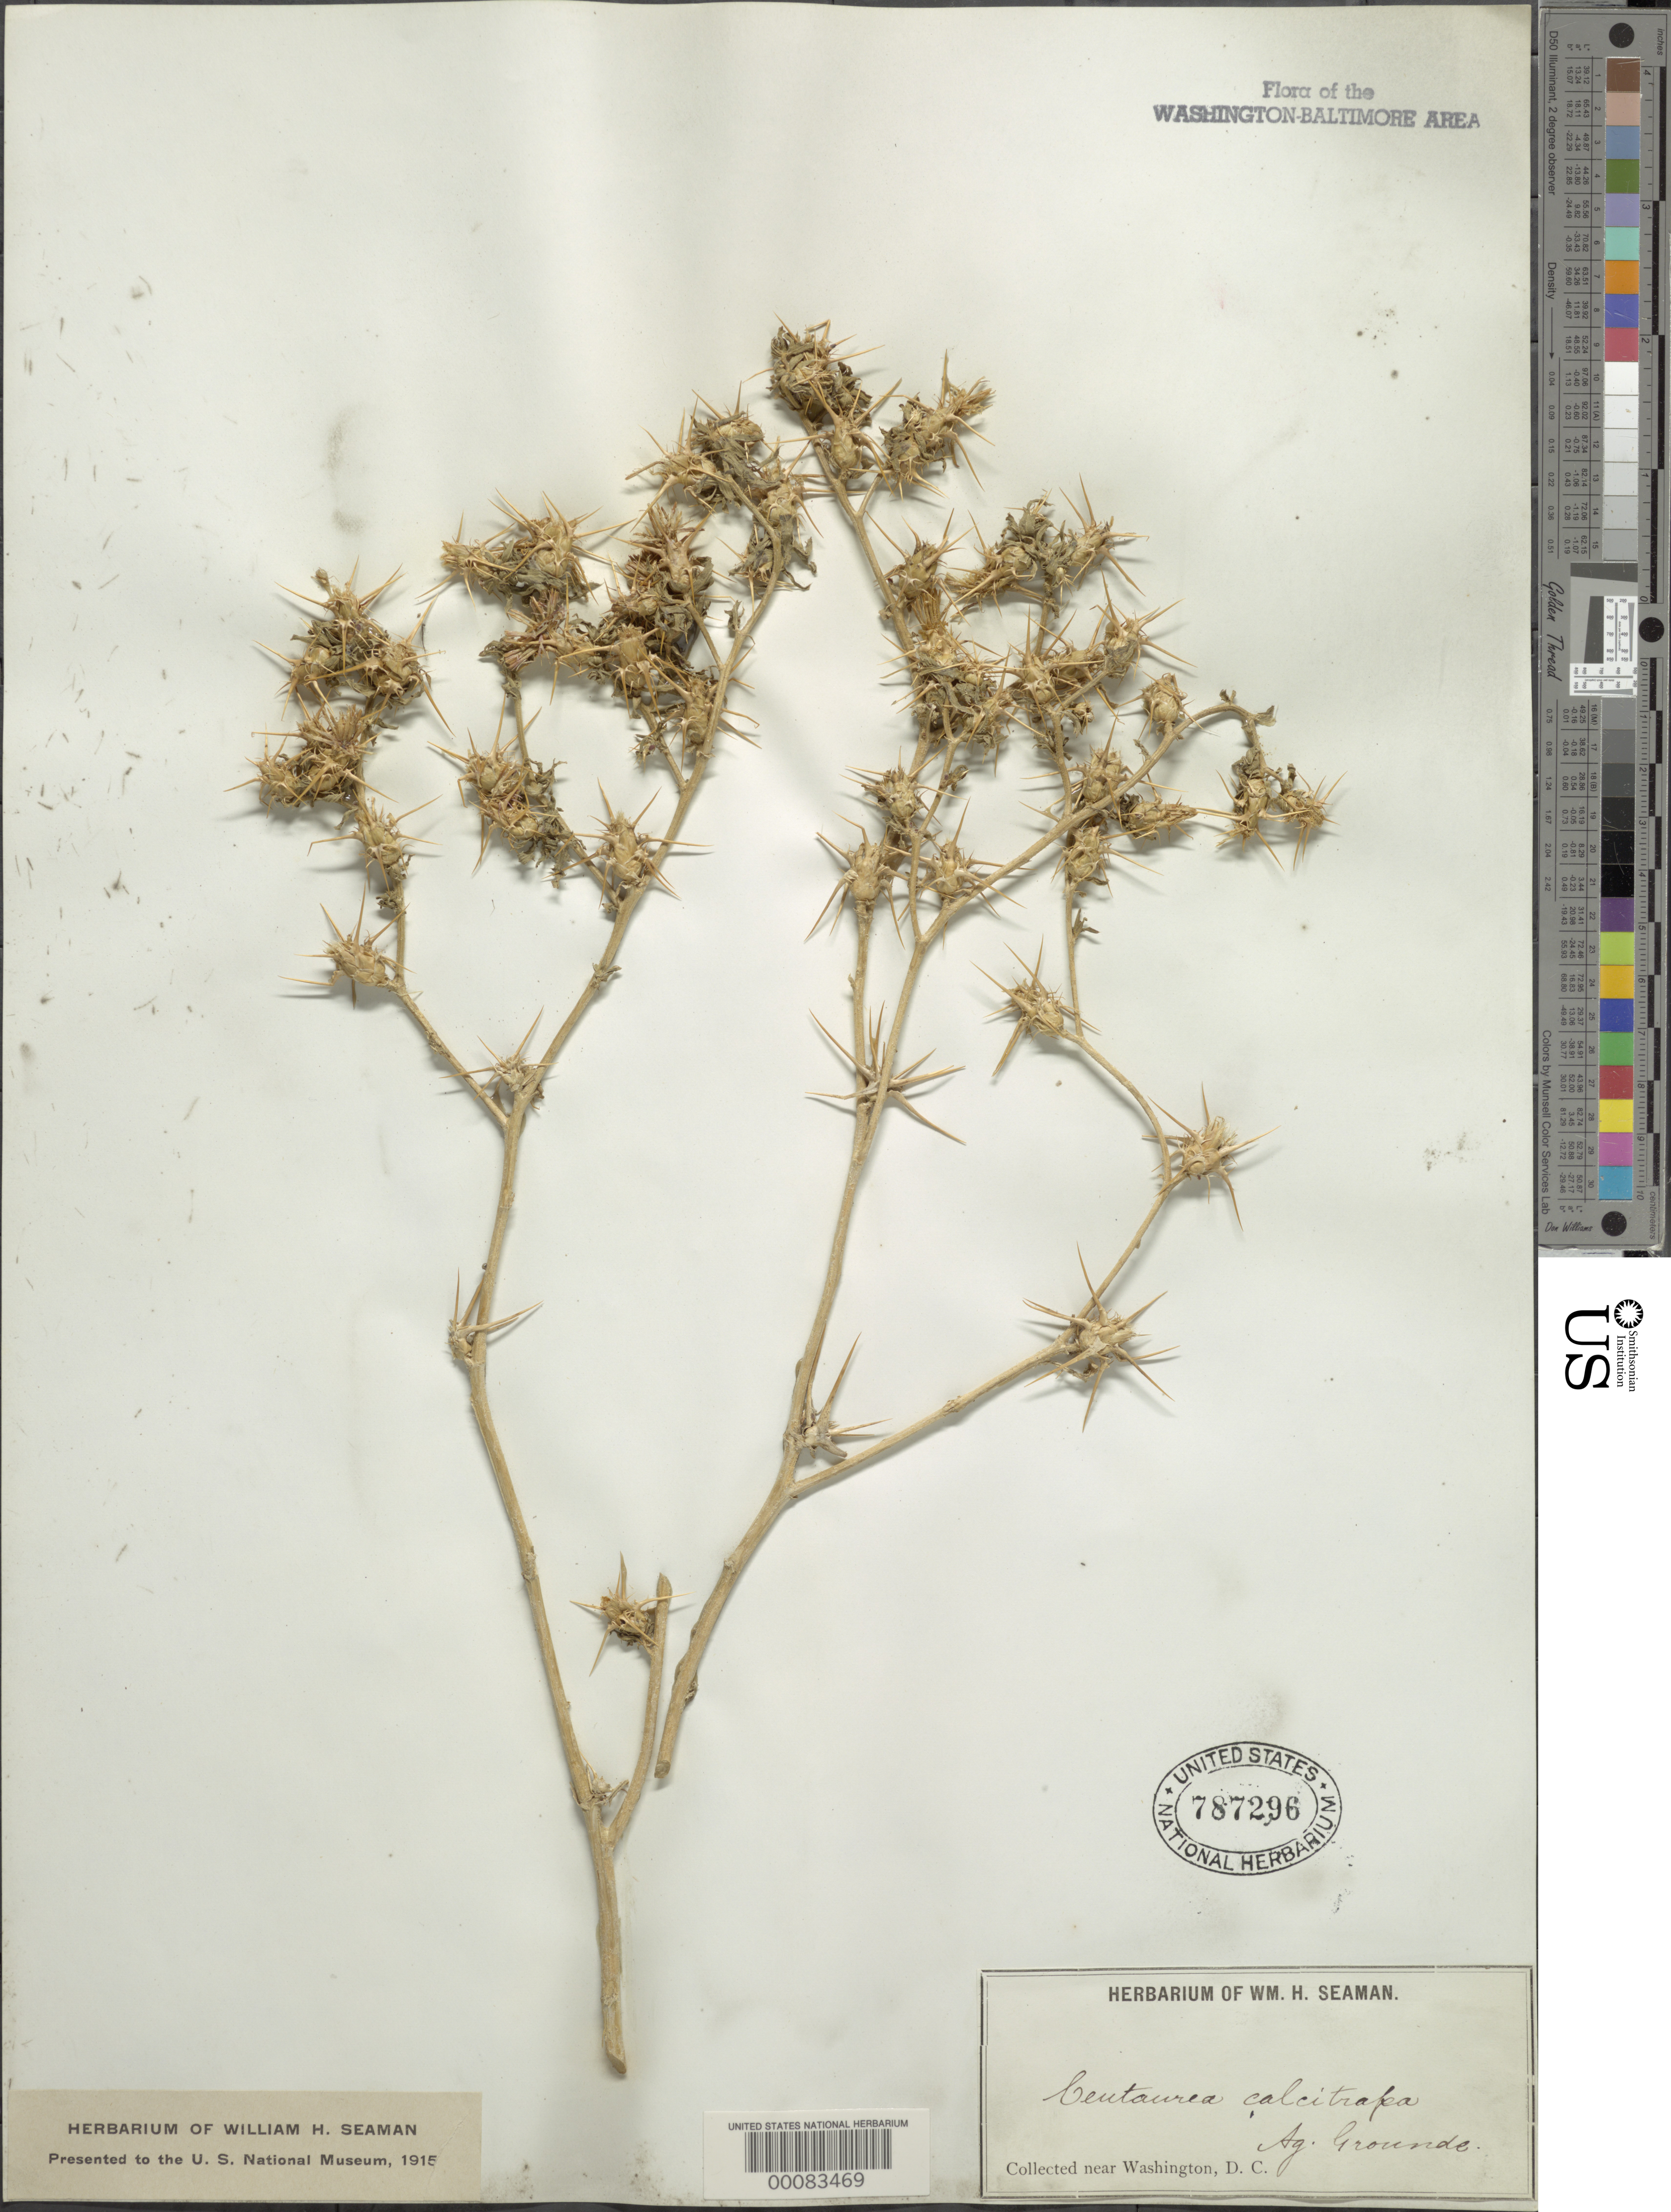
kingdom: Plantae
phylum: Tracheophyta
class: Magnoliopsida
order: Asterales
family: Asteraceae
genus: Centaurea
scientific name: Centaurea calcitrapa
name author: L.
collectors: W. Seaman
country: United States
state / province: District of Columbia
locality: Agriculture grounds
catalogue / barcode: US 787296